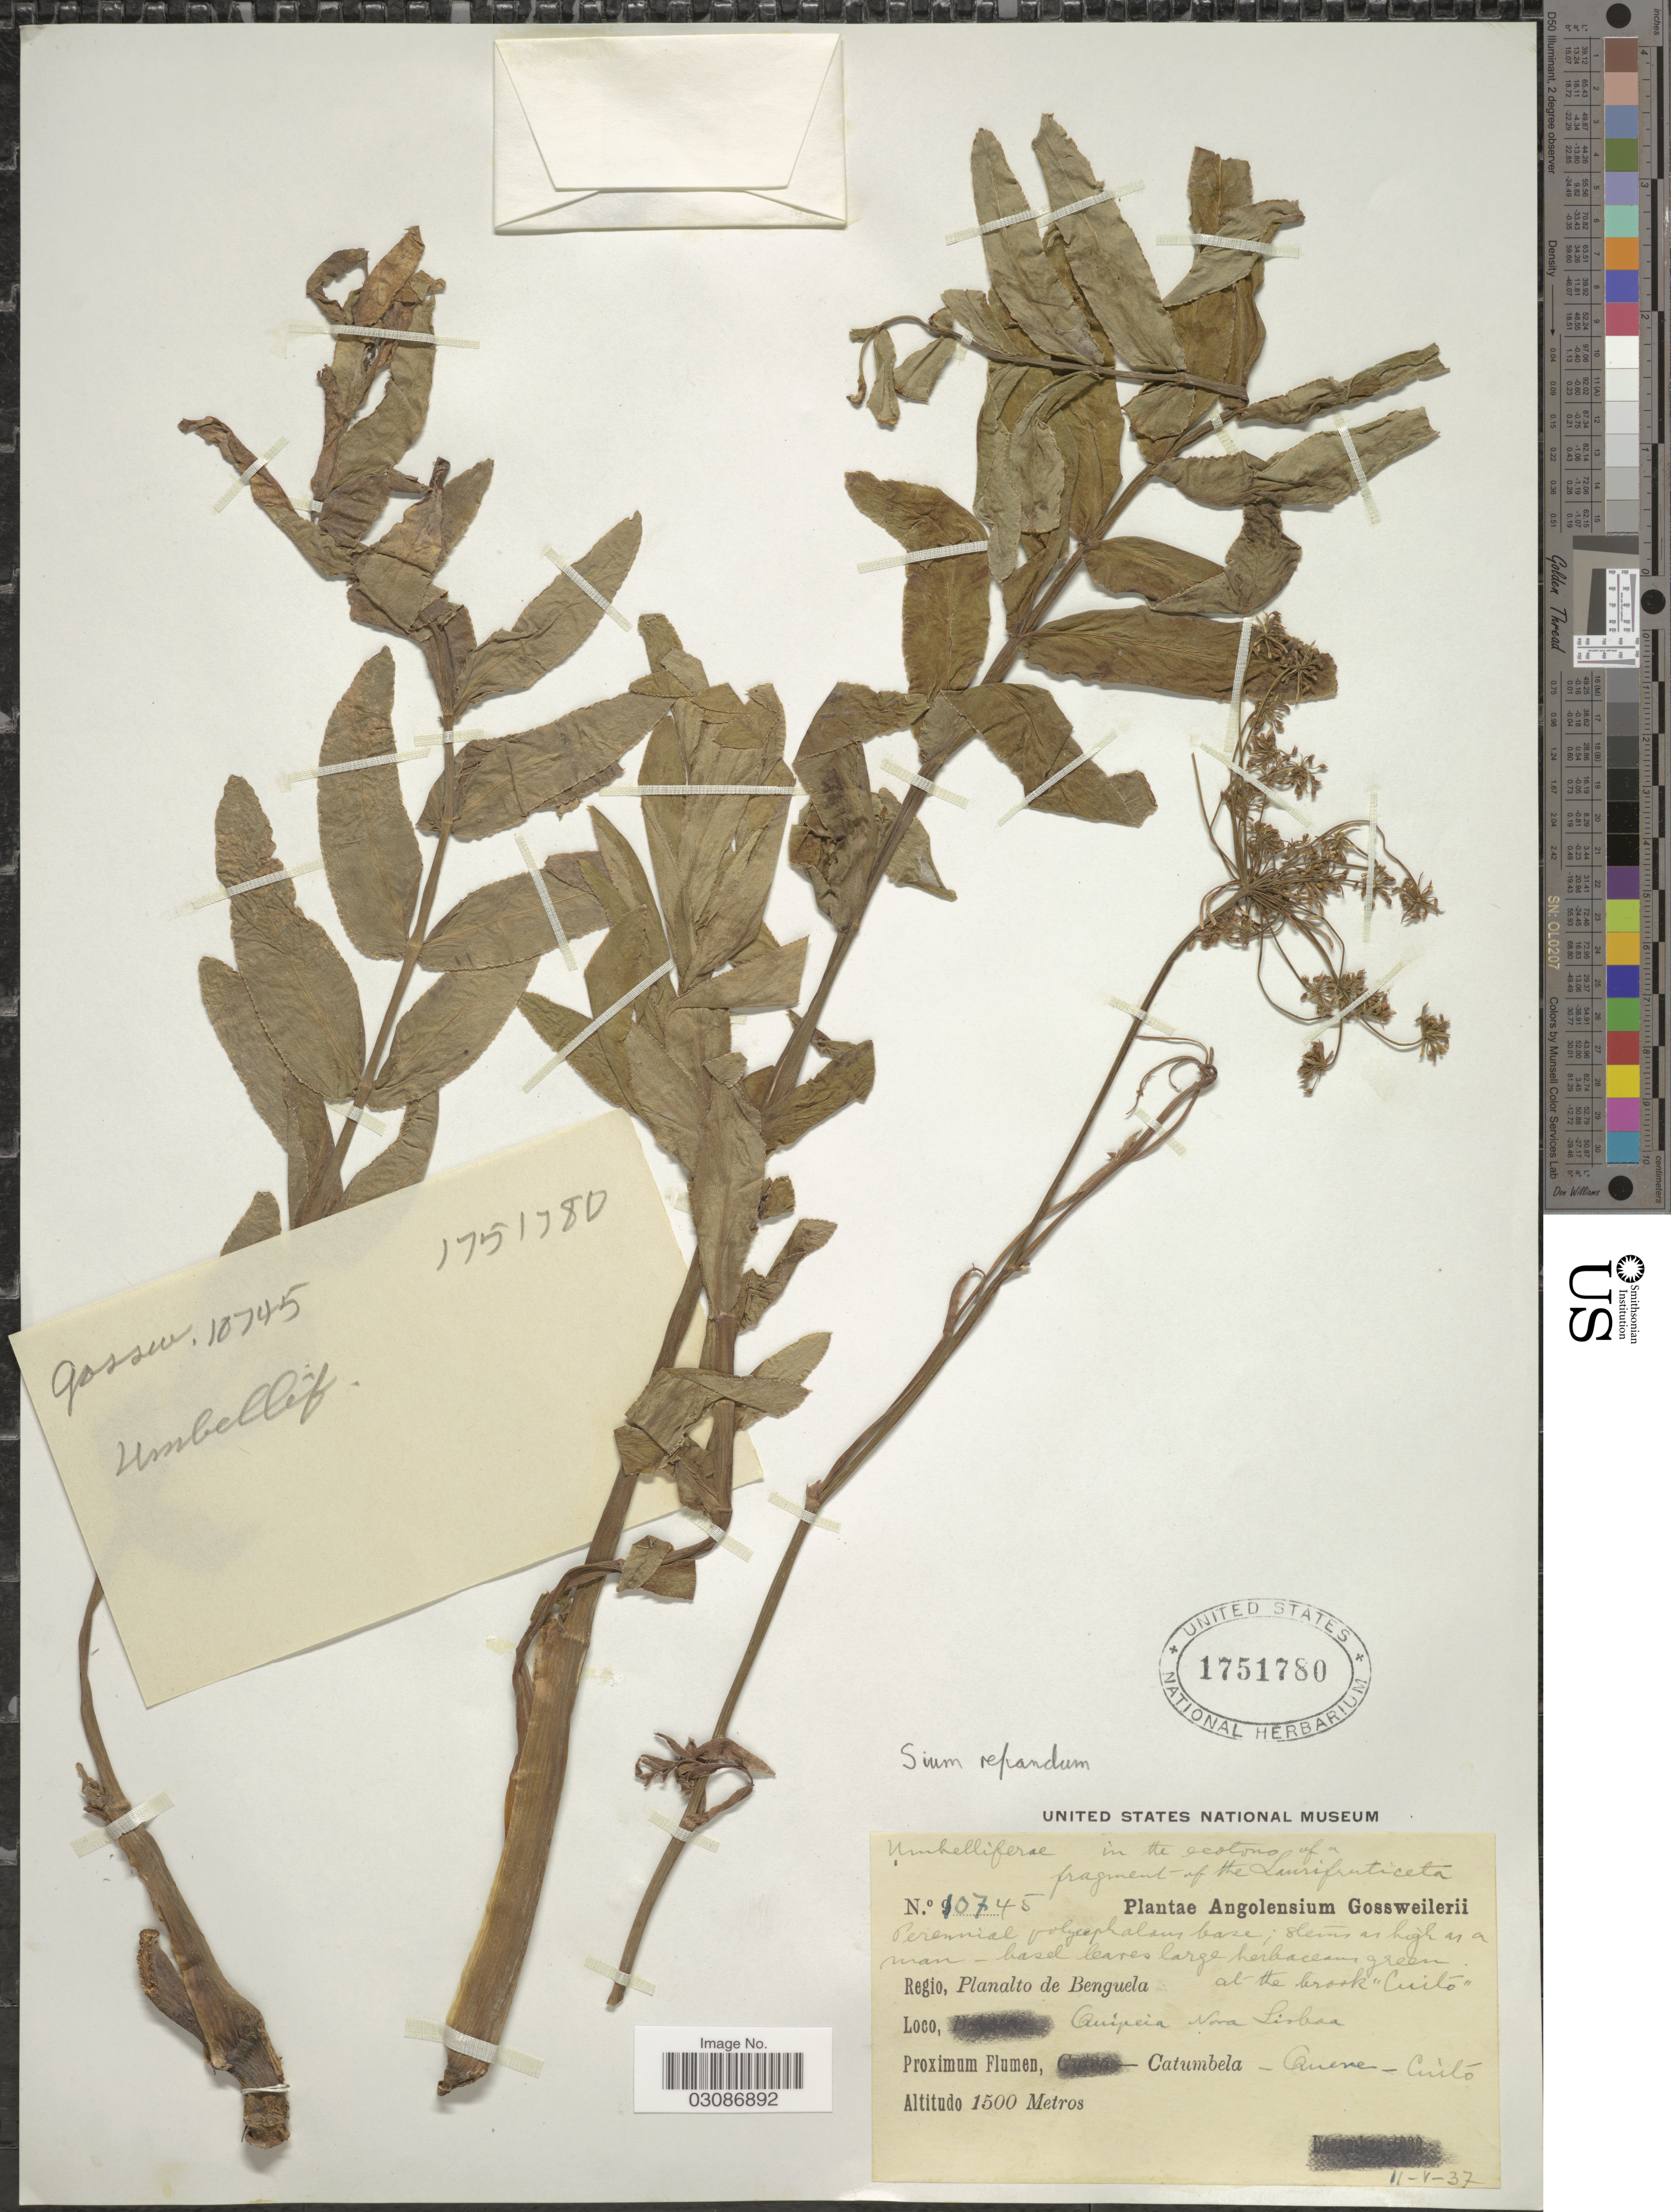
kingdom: Plantae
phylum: Tracheophyta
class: Magnoliopsida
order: Apiales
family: Apiaceae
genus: Sium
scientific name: Sium repandum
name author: Welw. ex Hiern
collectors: -. Gossweiler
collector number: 10745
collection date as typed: Transcribed d/m/y: 11/5/37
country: Angola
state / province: Benguela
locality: Quipeia Nova Lisboa. Proximum Flumen, Catumbela - Queve - Cuitó.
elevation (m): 1500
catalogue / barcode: US 1751780